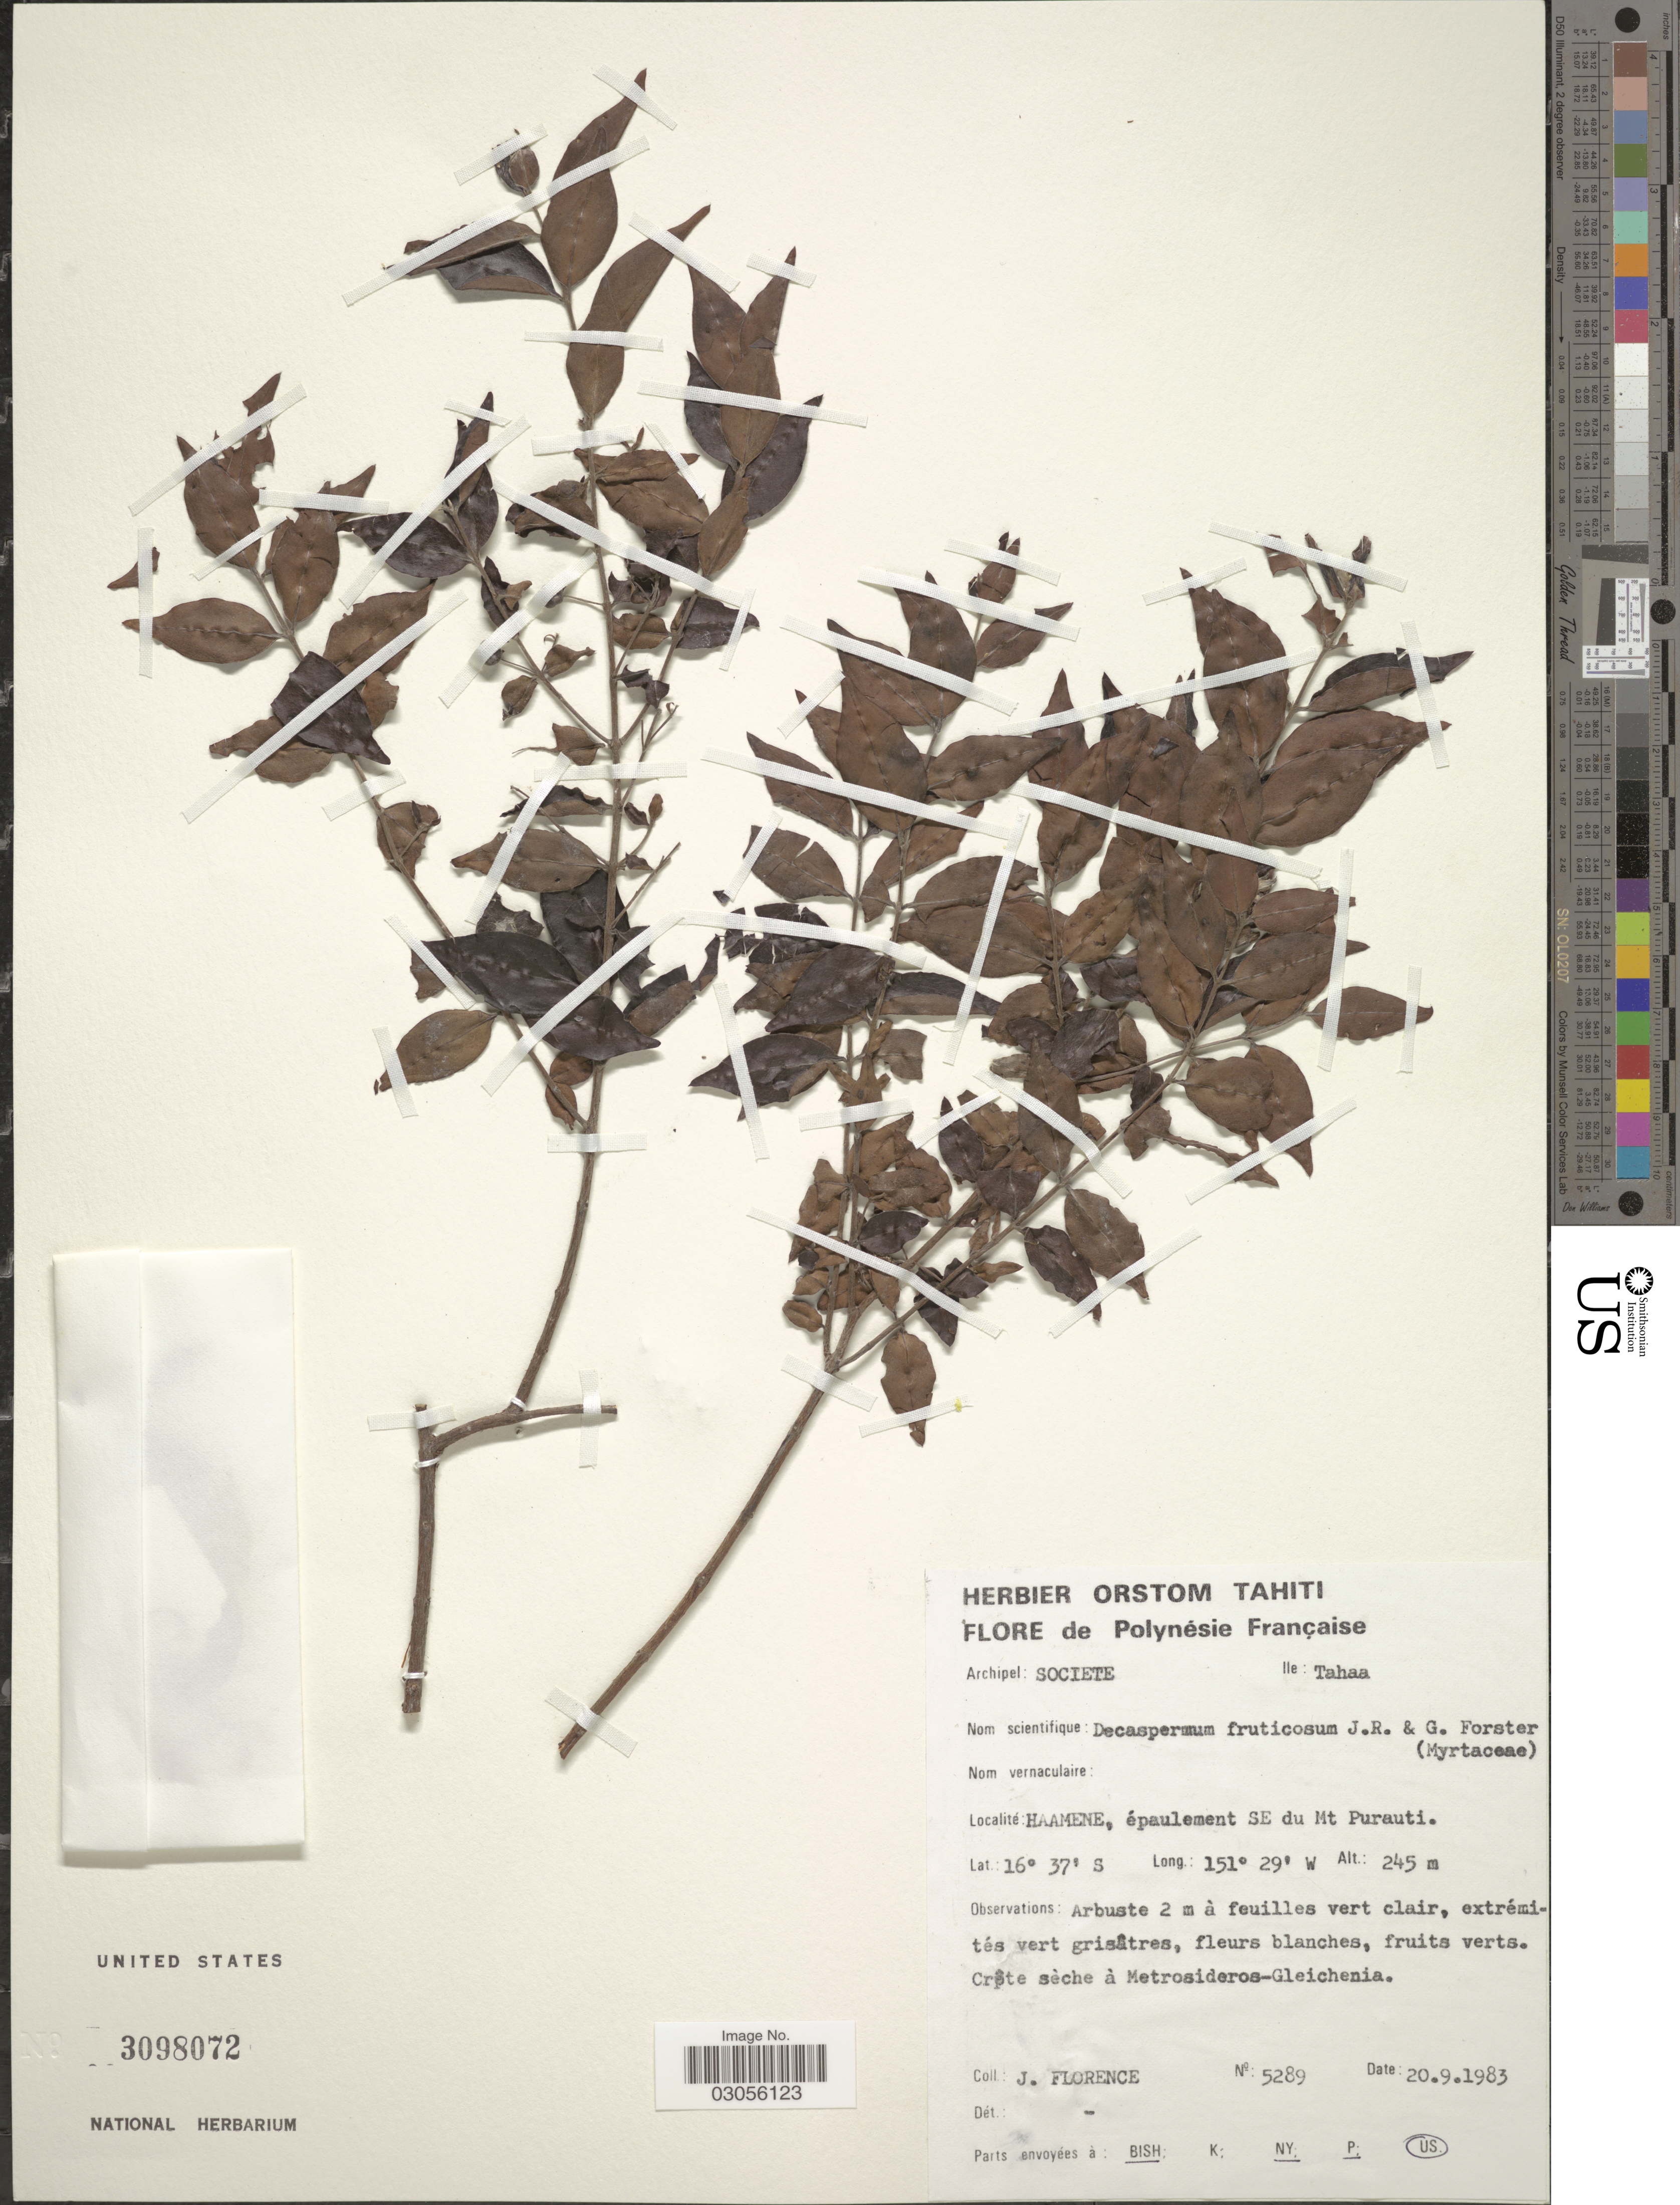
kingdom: Plantae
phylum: Tracheophyta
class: Magnoliopsida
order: Myrtales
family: Myrtaceae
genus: Decaspermum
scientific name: Decaspermum fruticosum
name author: J.R. Forst. & G. Forst.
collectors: J. Florence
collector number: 5289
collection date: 1983-09-20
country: French Polynesia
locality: Archipel: Societe, Ile: Tahaa. Haamene, épaulement SE du Mt Purauti.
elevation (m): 245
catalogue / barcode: US 3098072